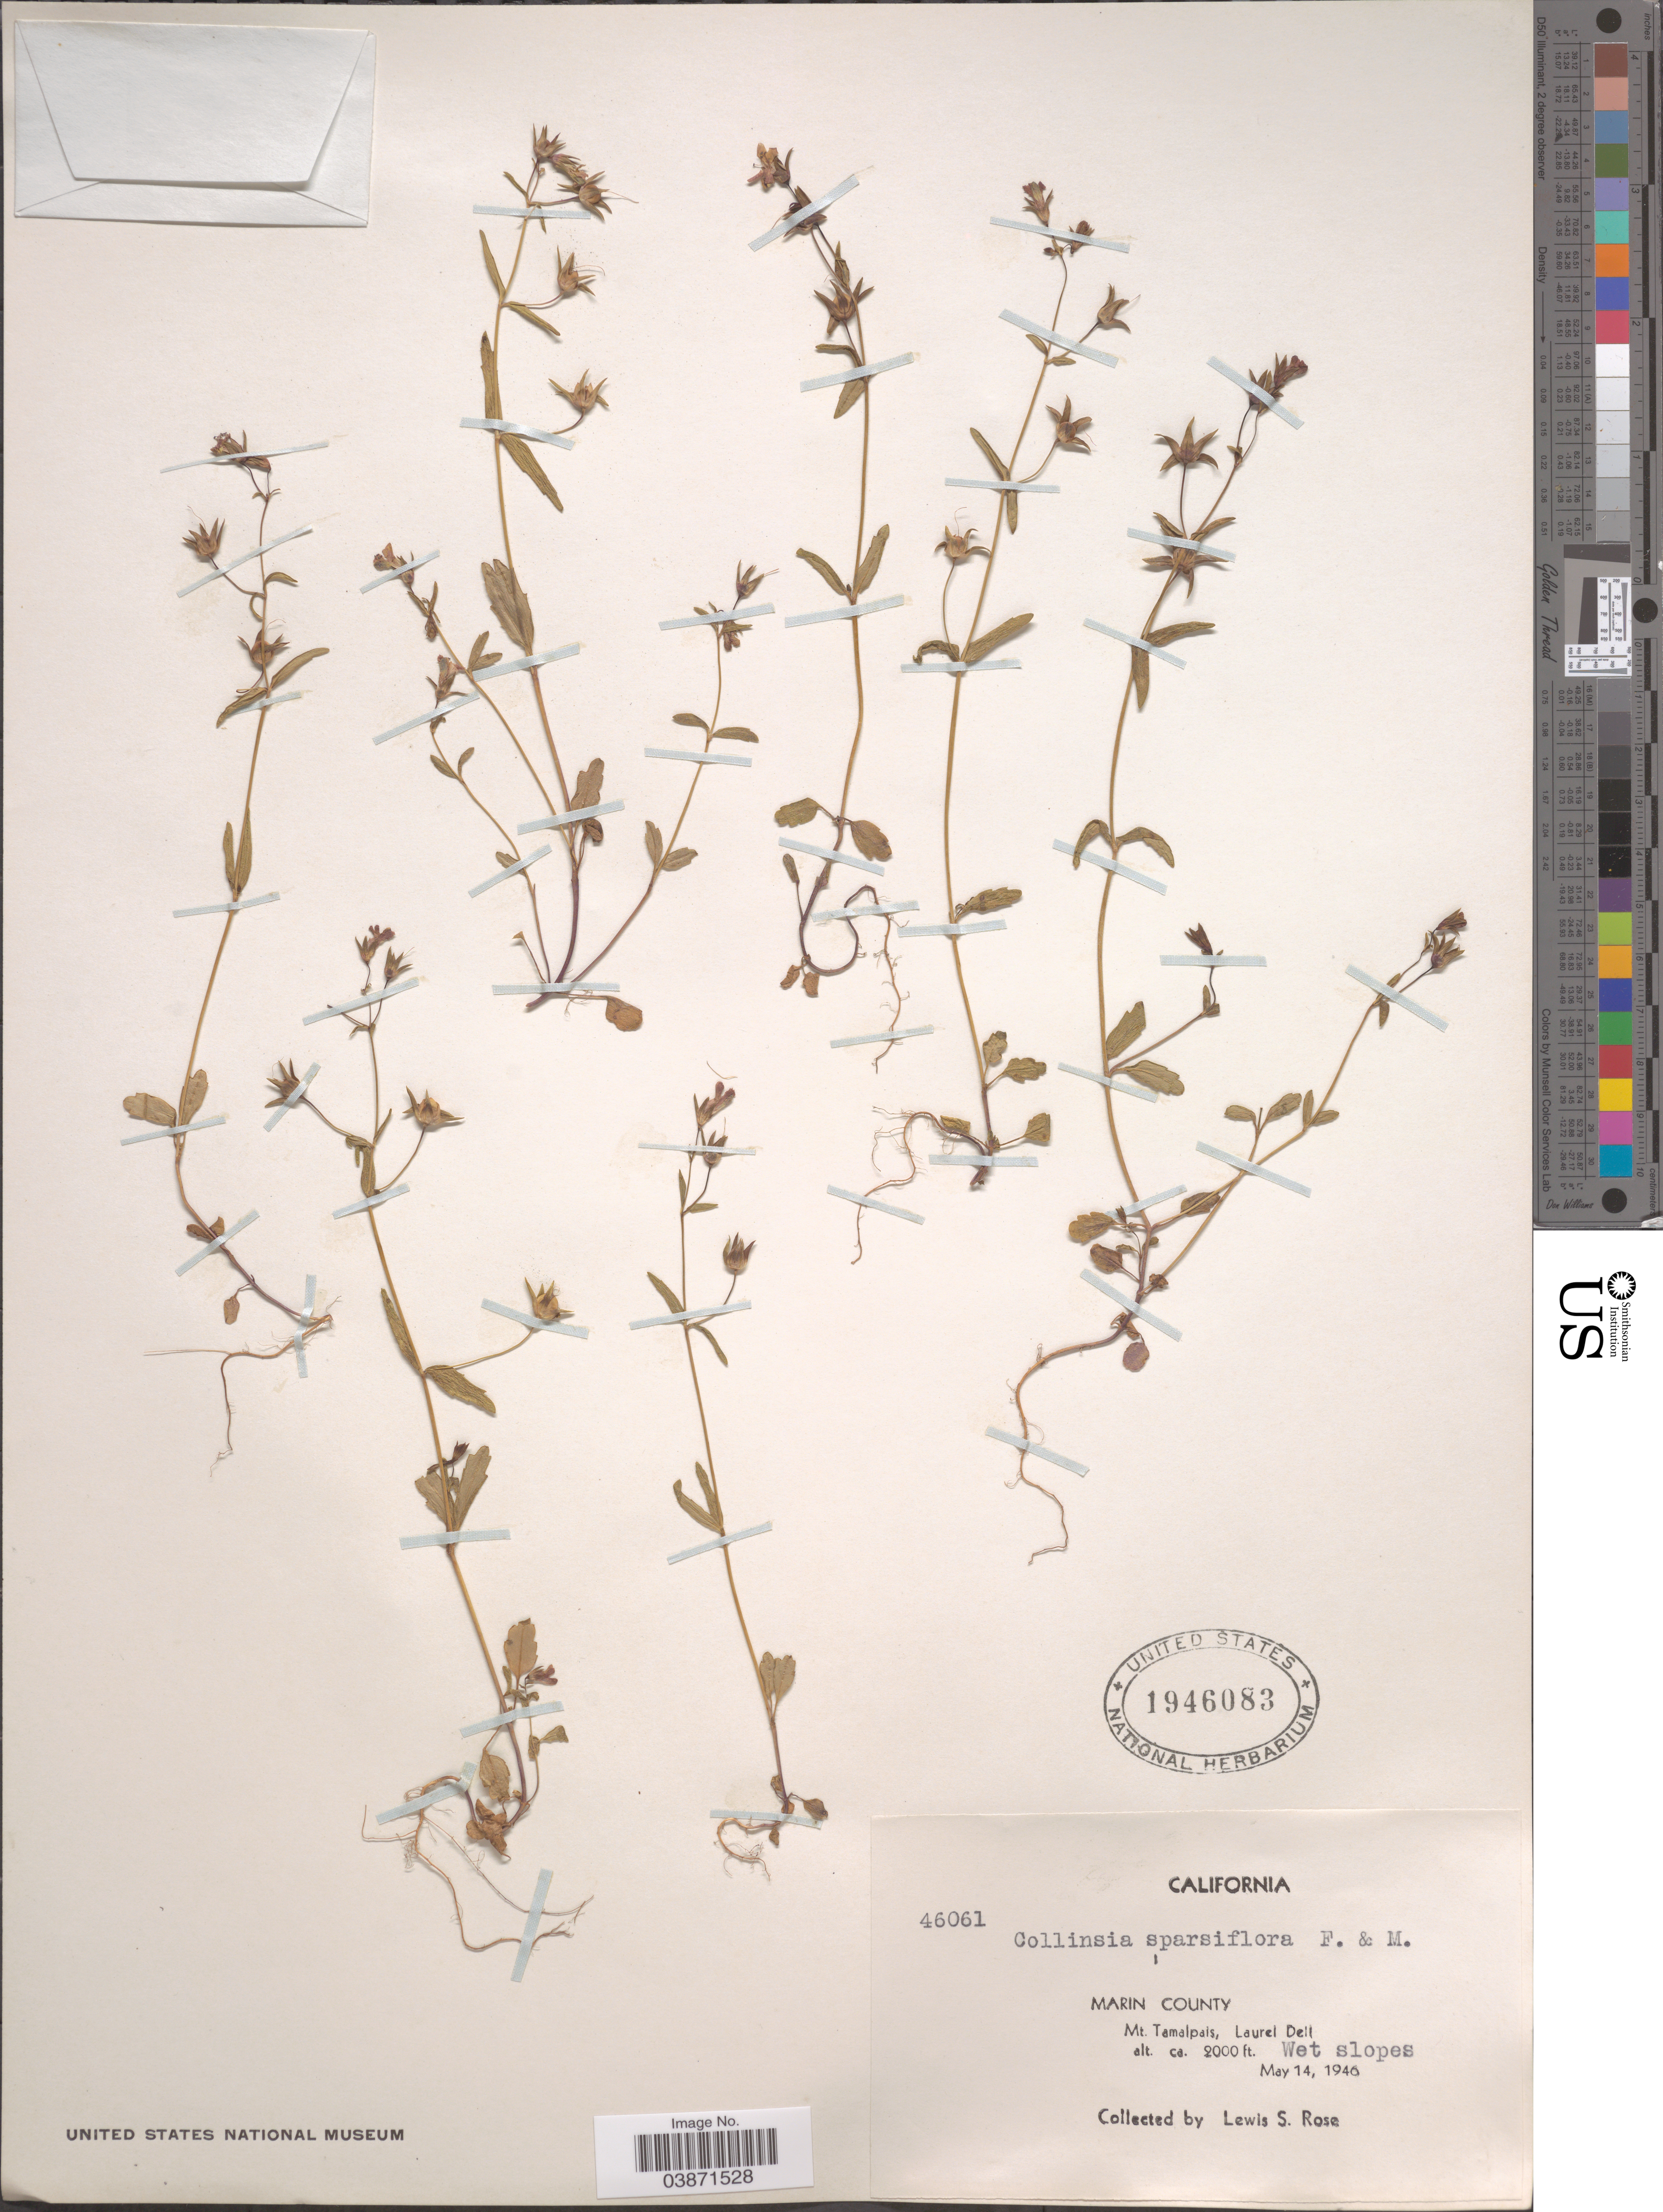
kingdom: Plantae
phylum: Tracheophyta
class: Magnoliopsida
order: Lamiales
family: Plantaginaceae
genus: Collinsia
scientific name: Collinsia sparsiflora var. arvensis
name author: (Greene) Jeps.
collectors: L. S. Rose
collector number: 46061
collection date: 1940-05-14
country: United States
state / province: California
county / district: Marin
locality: Marin County. Mt. Tamalpais, Laurel Dell.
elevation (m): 610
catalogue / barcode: US 1946083